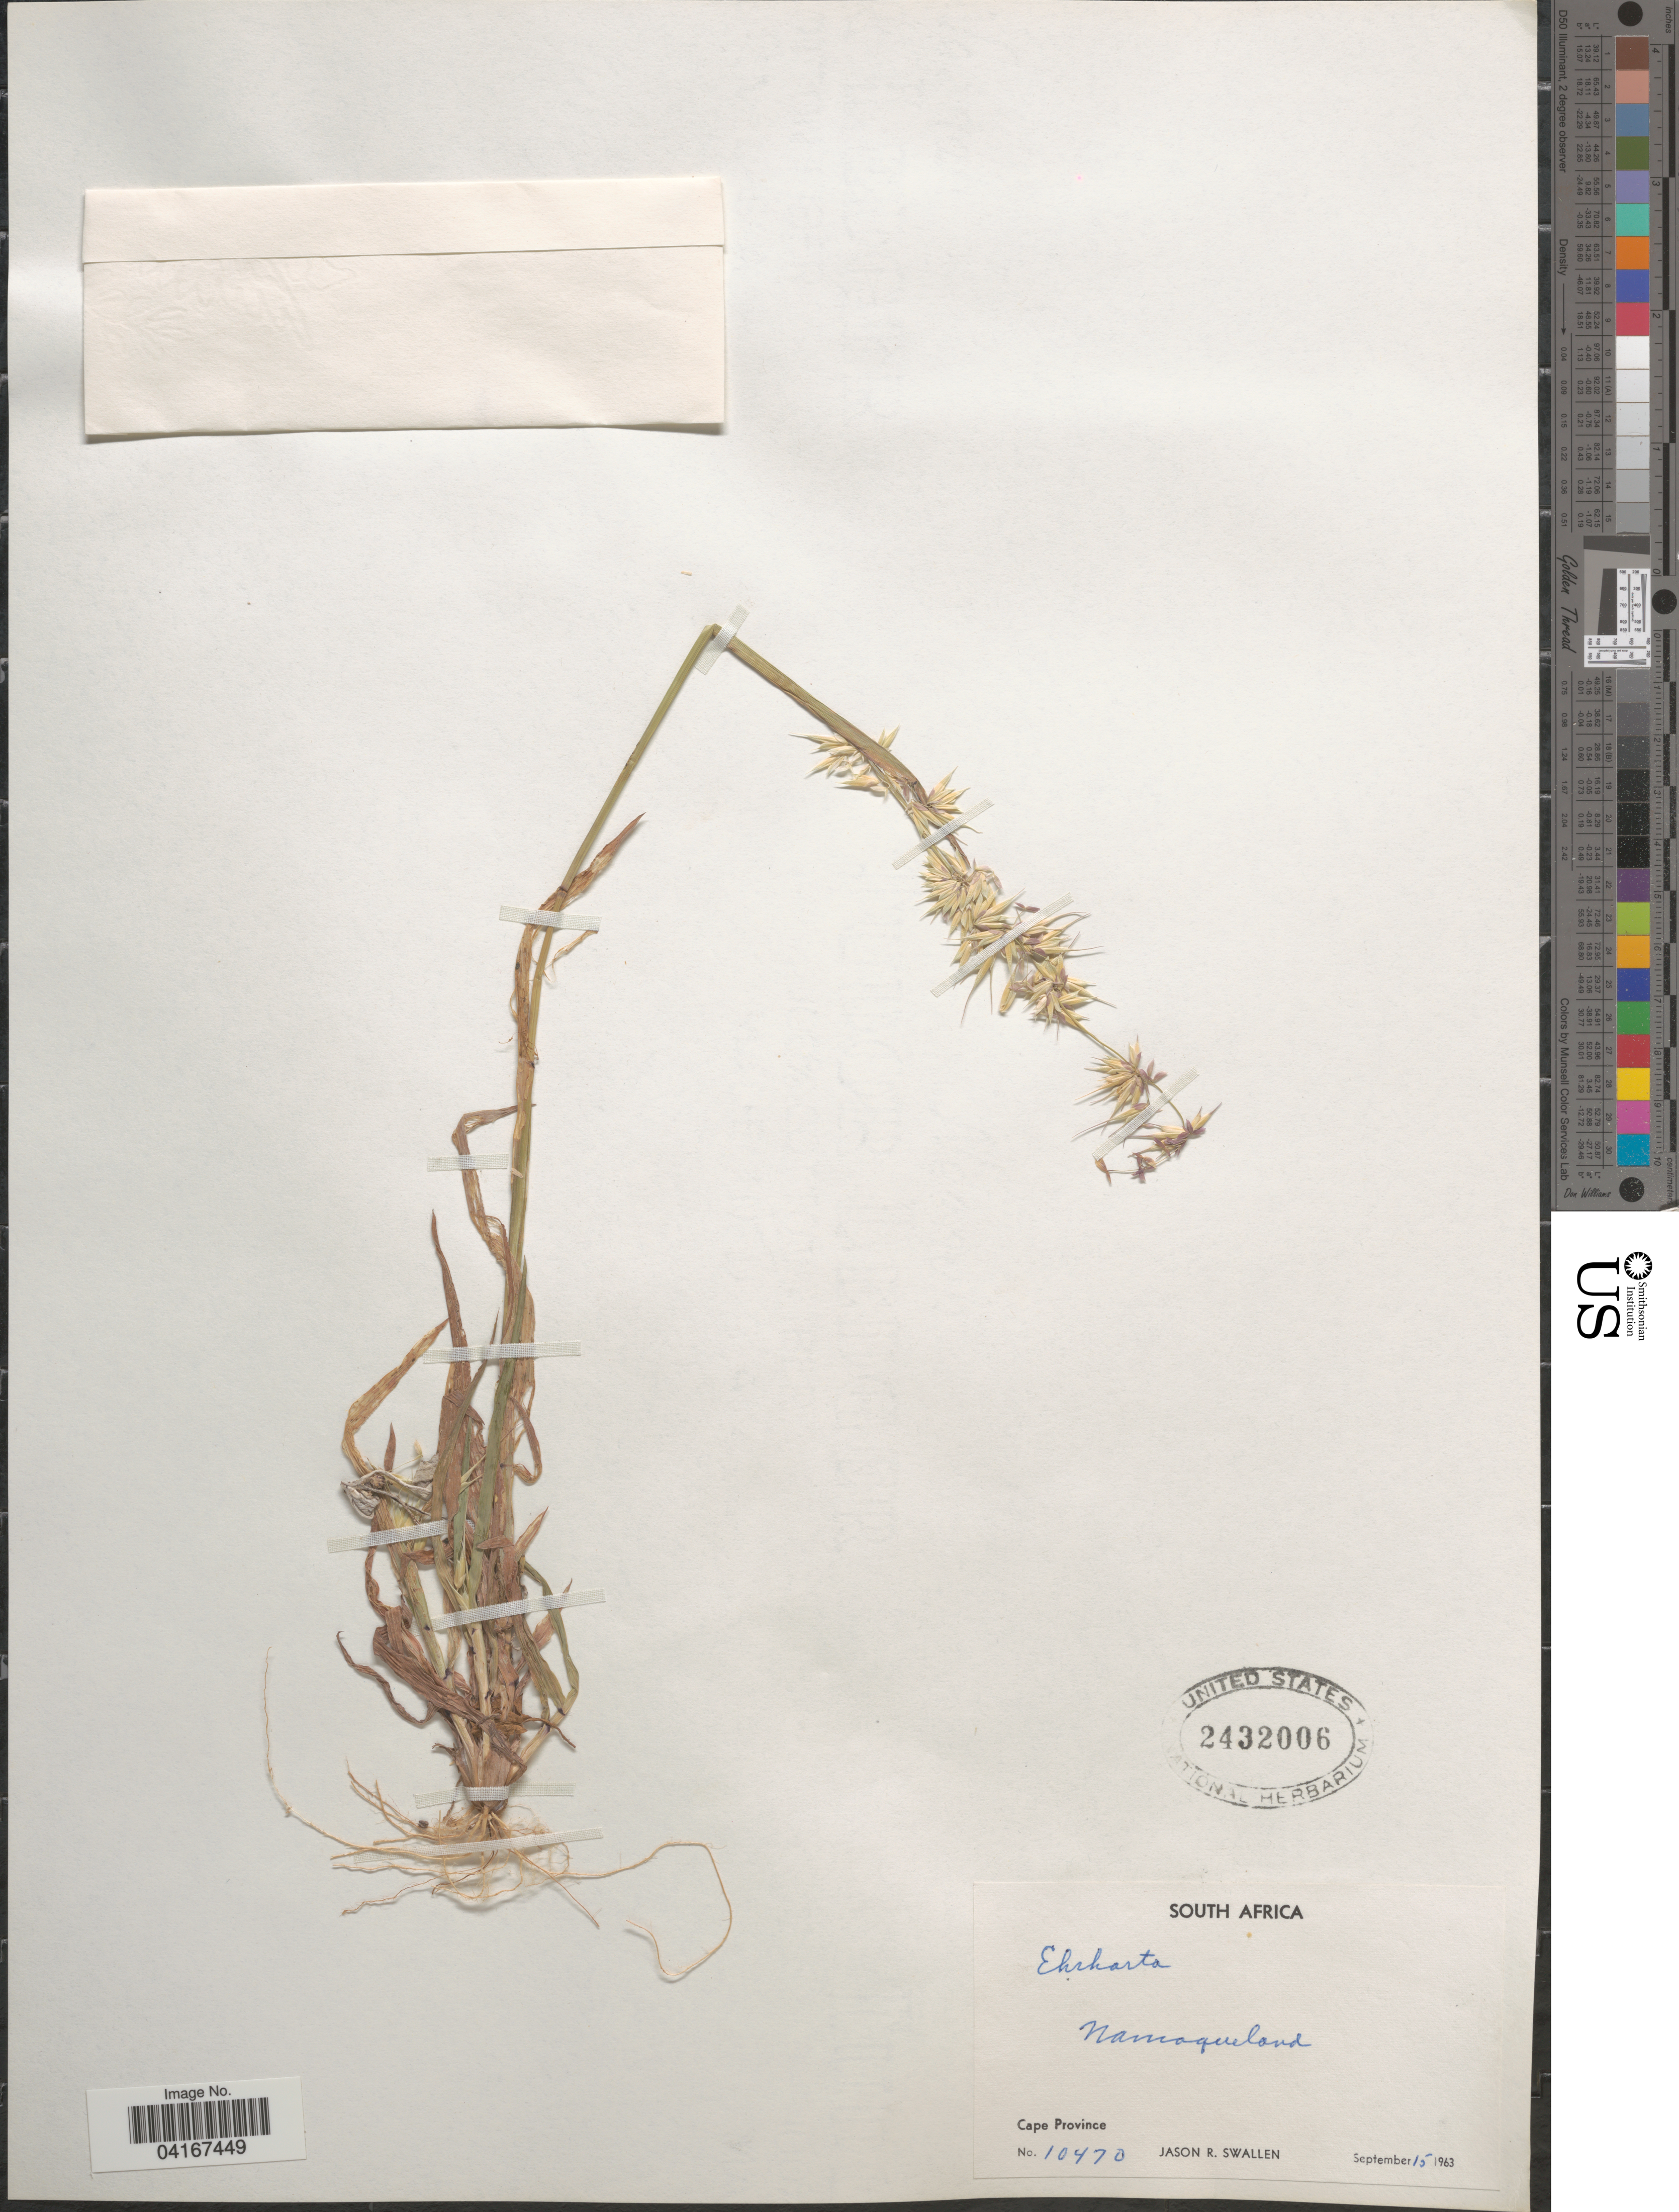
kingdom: Plantae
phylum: Tracheophyta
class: Liliopsida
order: Poales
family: Poaceae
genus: Ehrharta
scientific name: Ehrharta sp.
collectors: J. R. Swallen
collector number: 10470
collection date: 1963-09-15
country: South Africa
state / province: Northern Cape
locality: Namaqueland.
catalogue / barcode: US 2432006